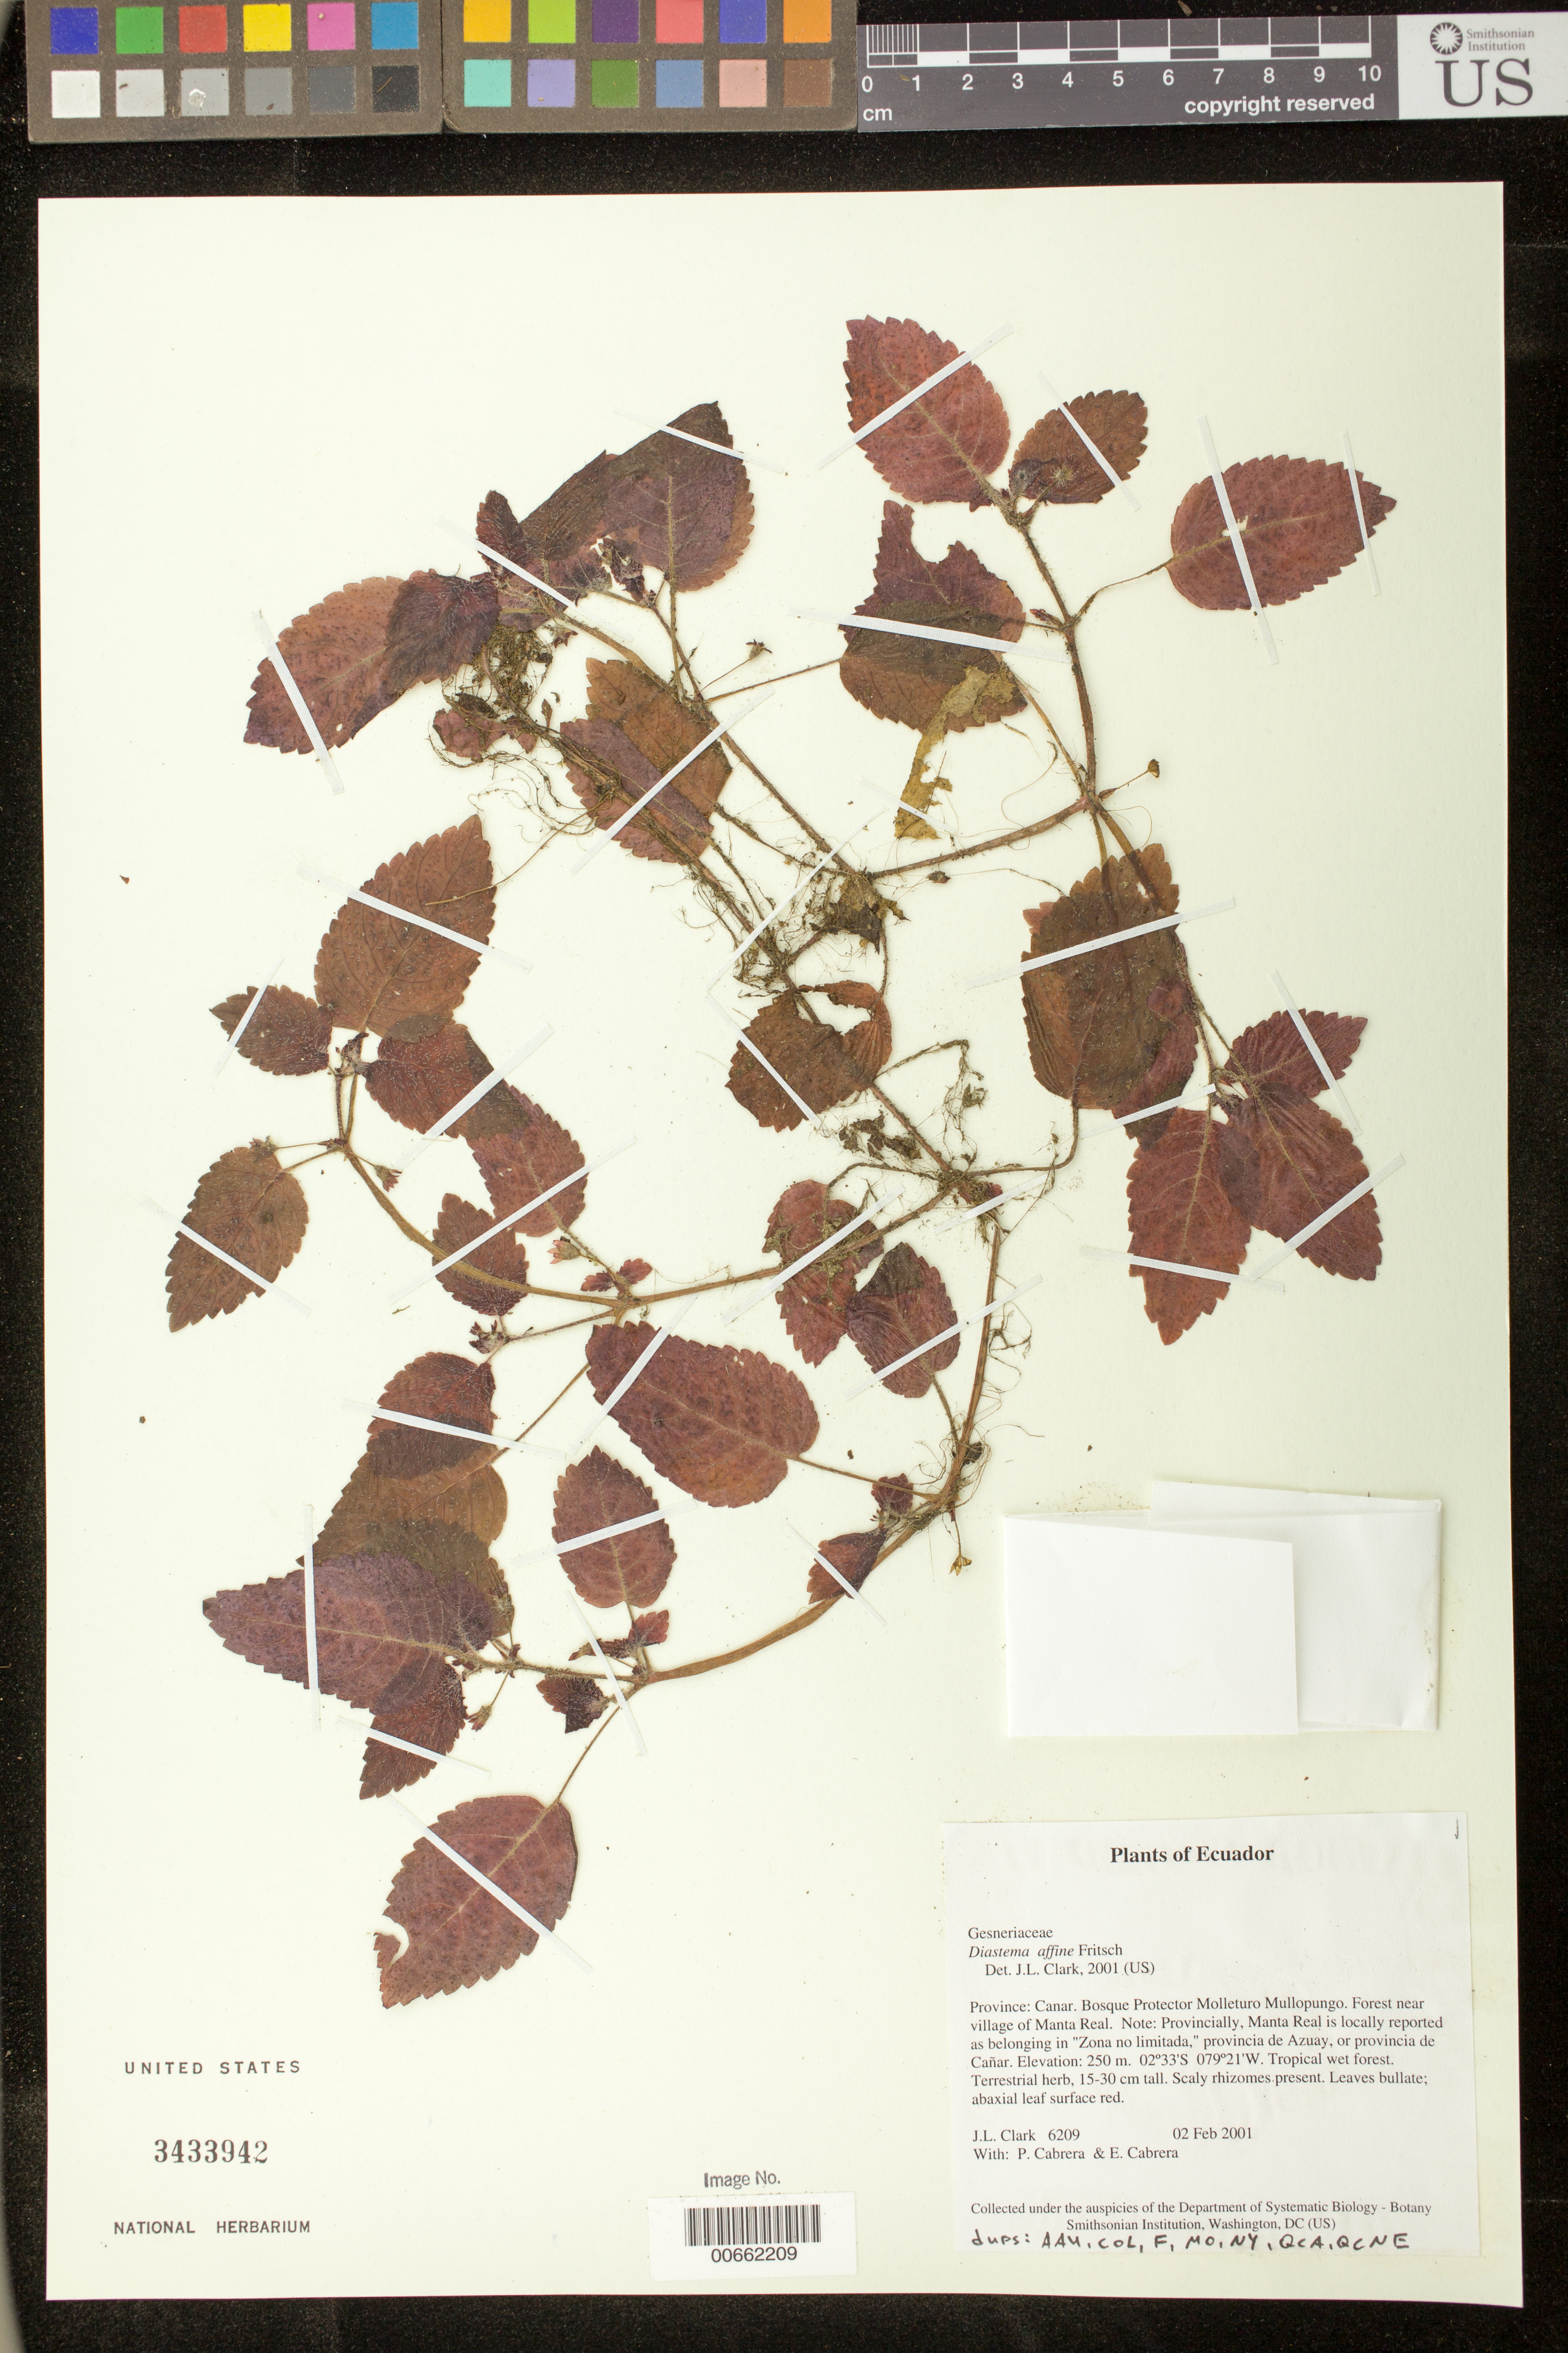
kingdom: Plantae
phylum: Tracheophyta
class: Magnoliopsida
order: Lamiales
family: Gesneriaceae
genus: Diastema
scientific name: Diastema affine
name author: Fritsch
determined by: Clark, J. L., (SEL), The Marie Selby Botanical Garden (UNITED STATES)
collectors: J. L. Clark, P. Cabrera & E. Cabrera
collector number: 6209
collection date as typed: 02 Feb 2001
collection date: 2001-02-02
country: Ecuador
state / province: Cañar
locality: Bosque Protector Molleturo Mullopungo. Forest near village of Manta Real. Note: Provincially, Manta Real is locally reported as belonging in "Zona no limitada," provincia de Azuay, or provincia de Cañar.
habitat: Tropical wet forest.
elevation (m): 250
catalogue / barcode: US 3433942